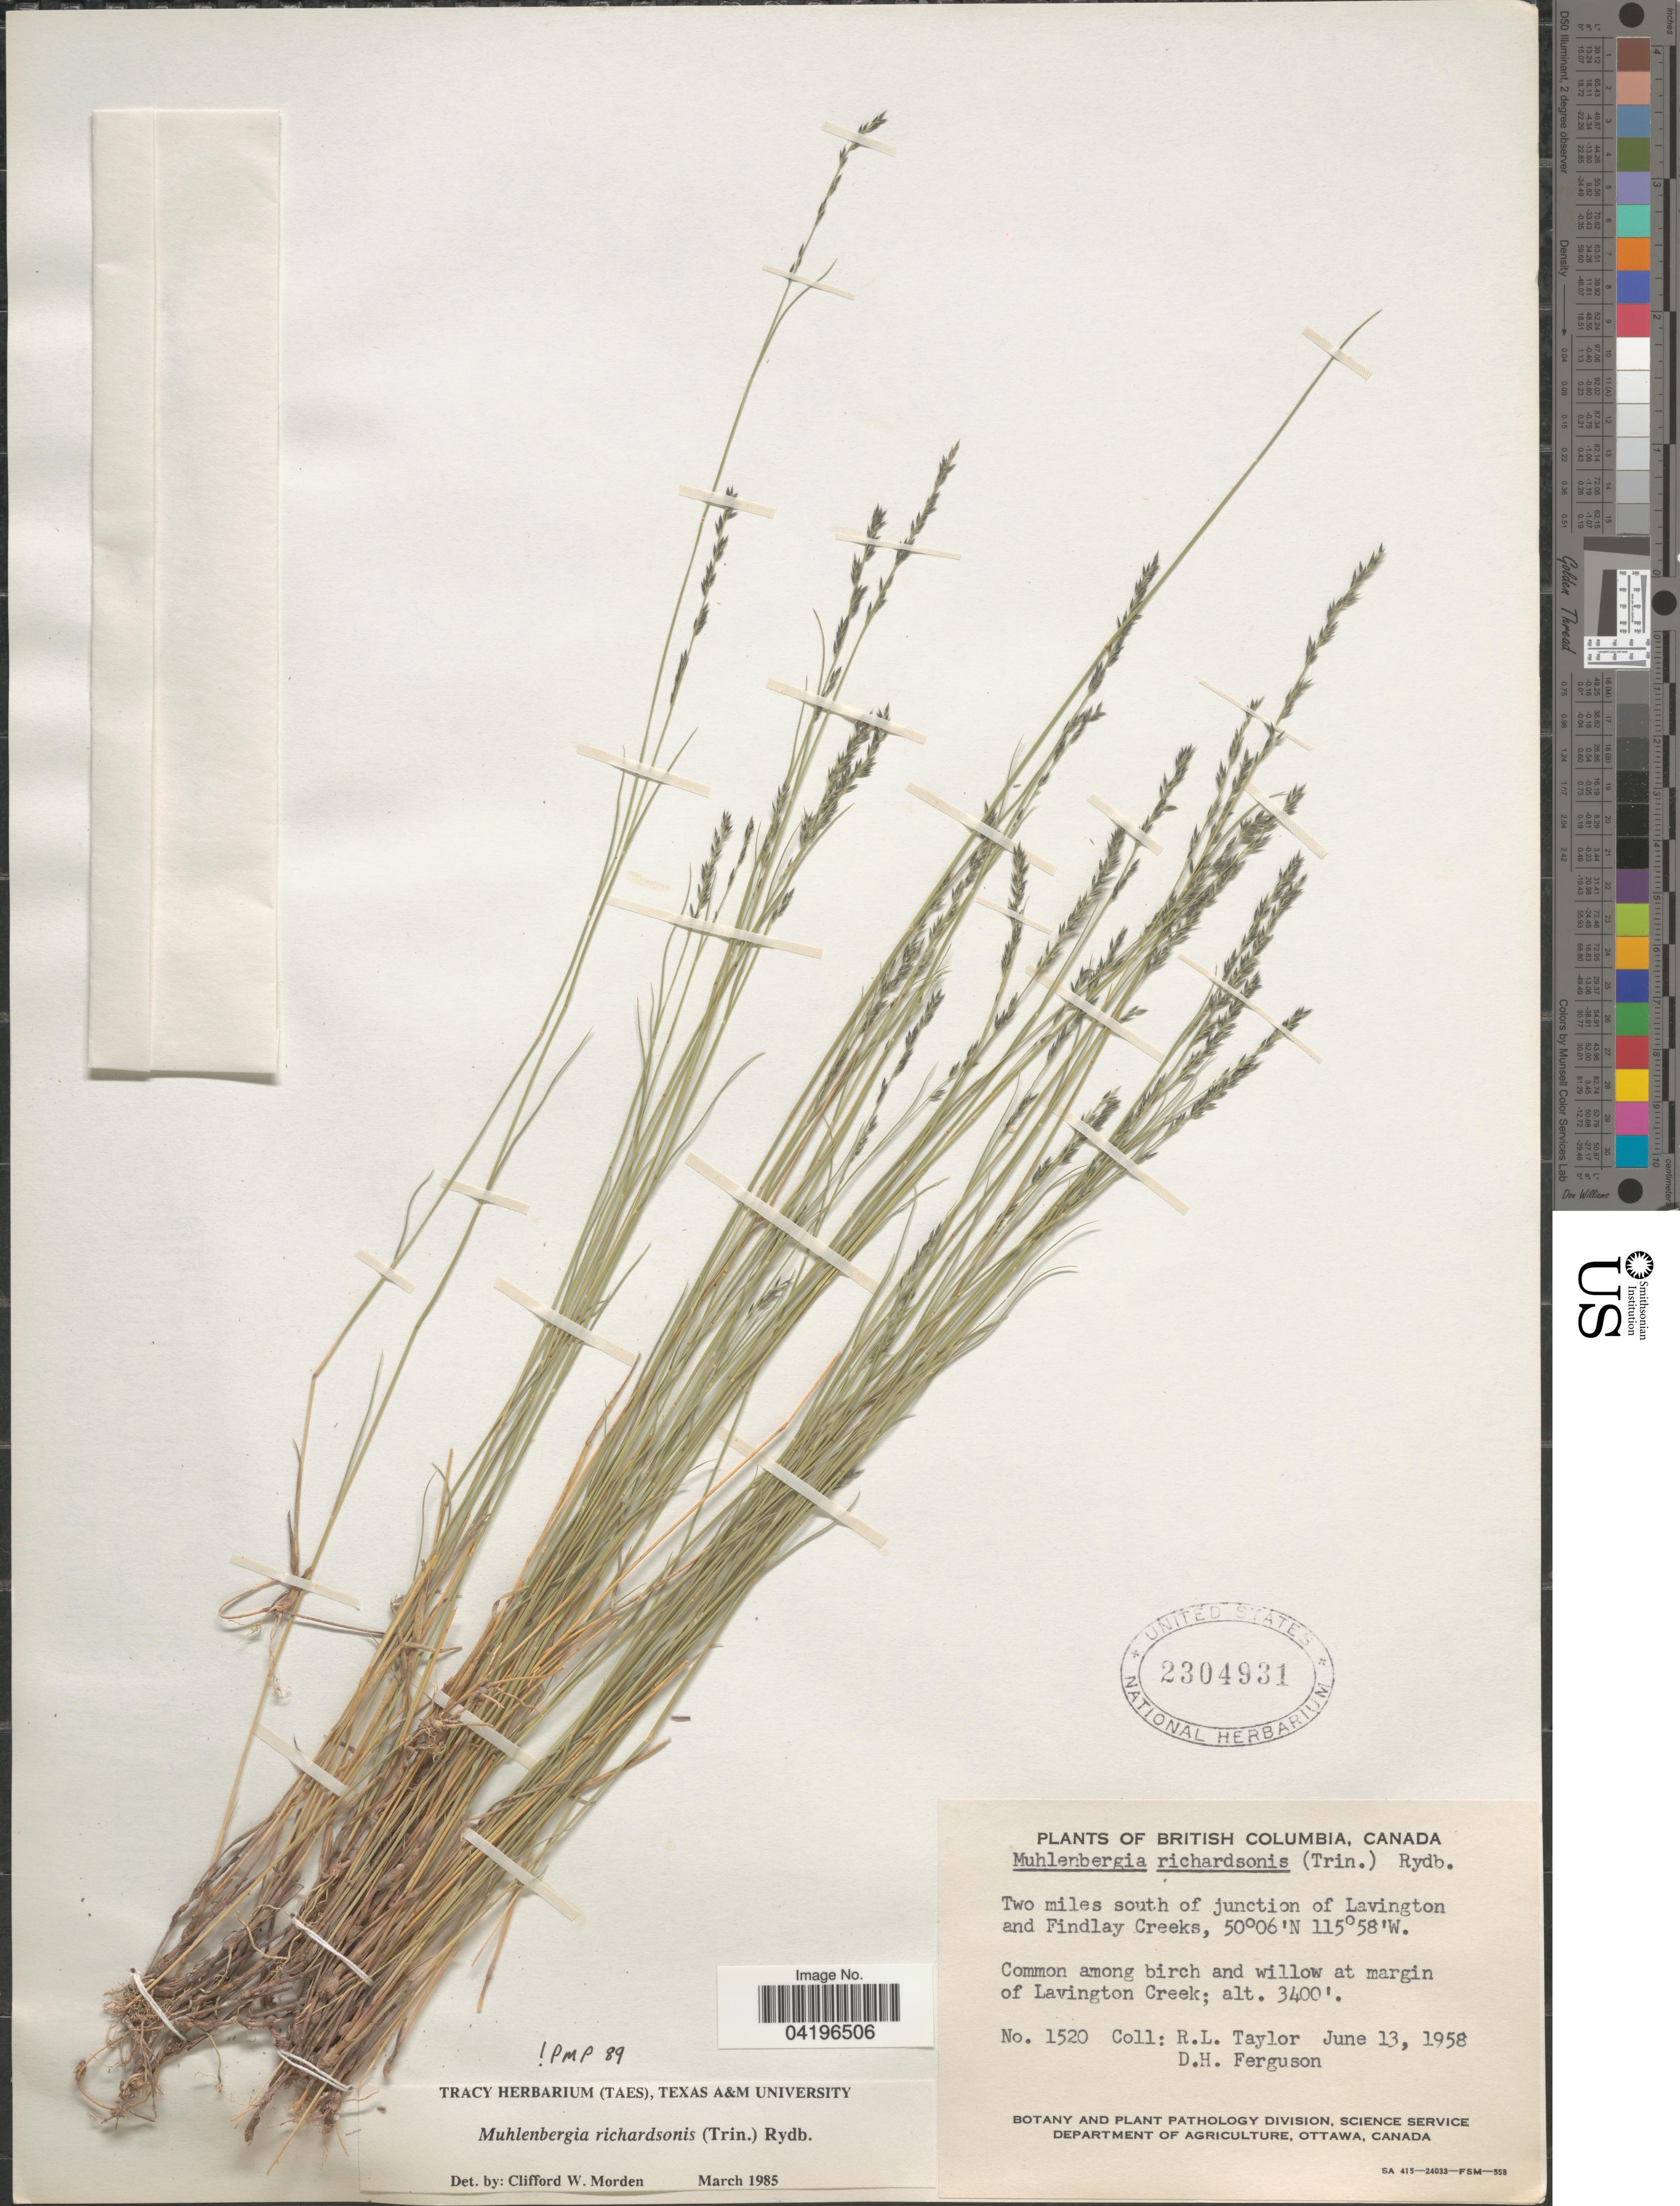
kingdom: Plantae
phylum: Tracheophyta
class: Liliopsida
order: Poales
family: Poaceae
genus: Muhlenbergia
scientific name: Muhlenbergia richardsonis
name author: (Trin.) Rydb.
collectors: R. Taylor & D. Ferguson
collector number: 1520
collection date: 1958-06-13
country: Canada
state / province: British Columbia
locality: Two miles south of junction of Lavington and Findlay Creeks. Common among birch and willow at margin of Lavington Creek.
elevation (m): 1036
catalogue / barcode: US 2304931